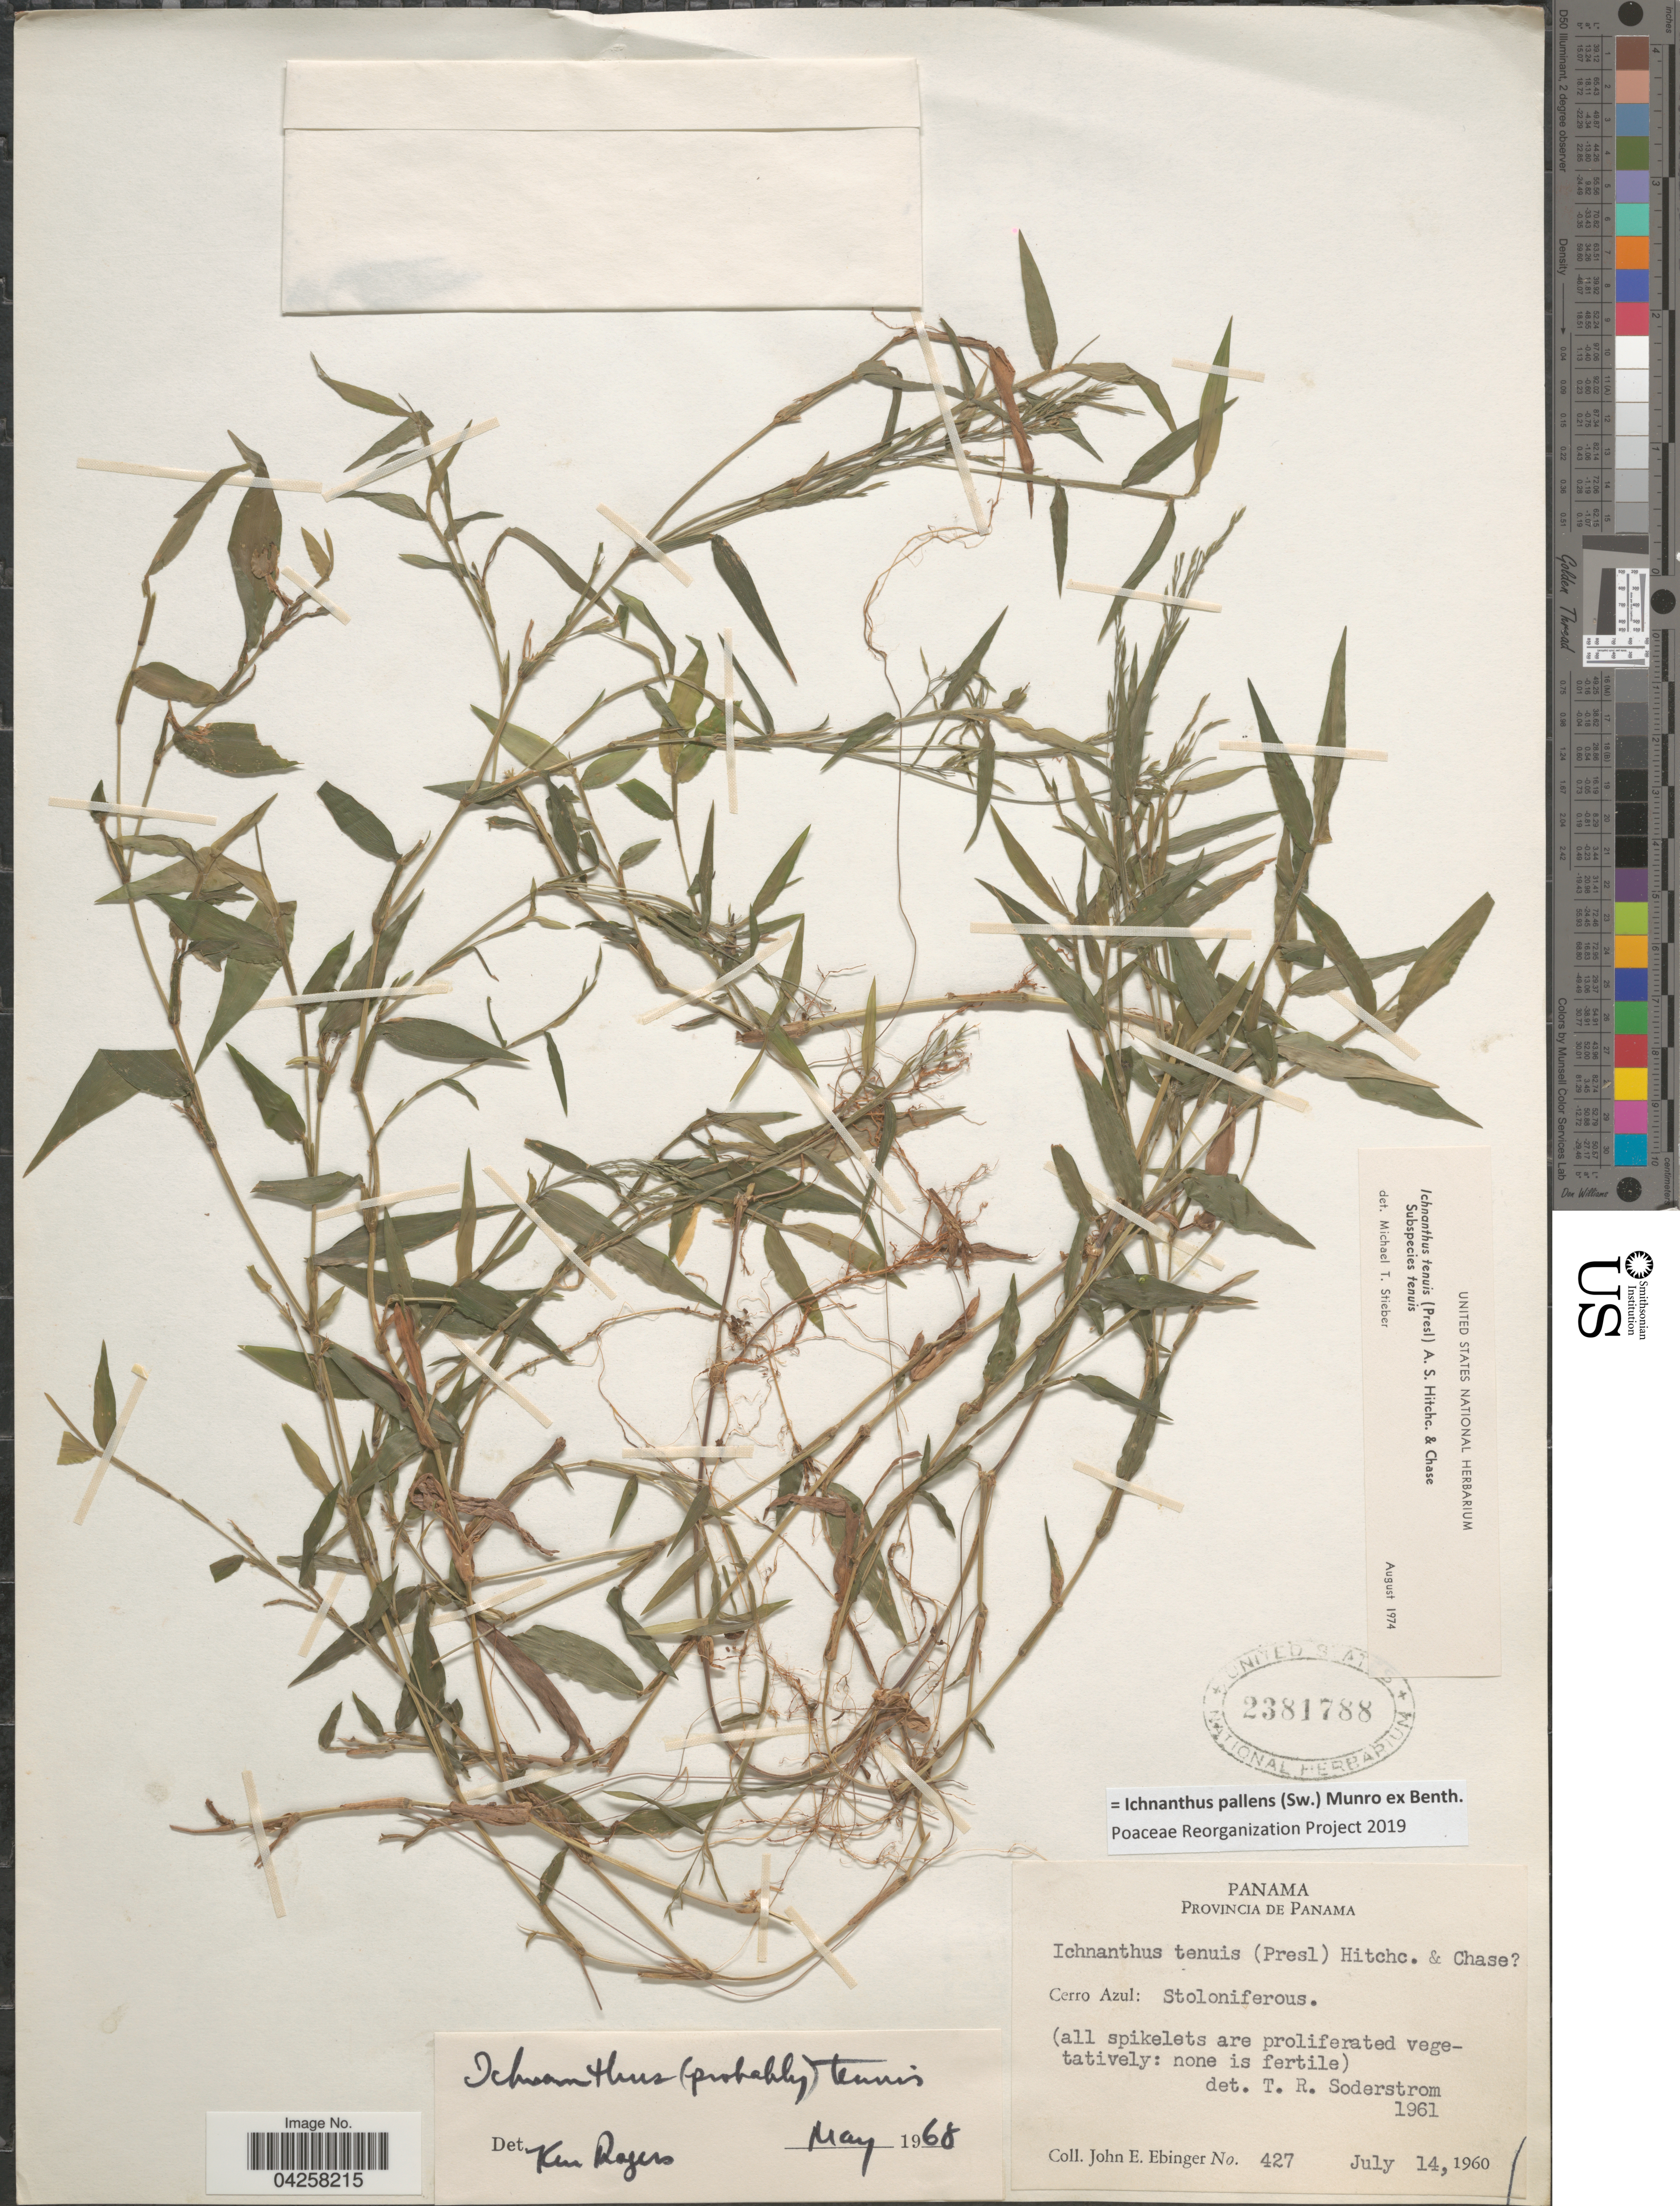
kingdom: Plantae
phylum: Tracheophyta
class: Liliopsida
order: Poales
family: Poaceae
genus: Ichnanthus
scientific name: Ichnanthus tenuis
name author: (J. Presl) Hitchc. & Chase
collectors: J. Ebinger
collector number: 427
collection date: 1960-07-14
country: Panama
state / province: Panamá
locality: Cerro Azul: Stoloniferous.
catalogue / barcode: US 2381788